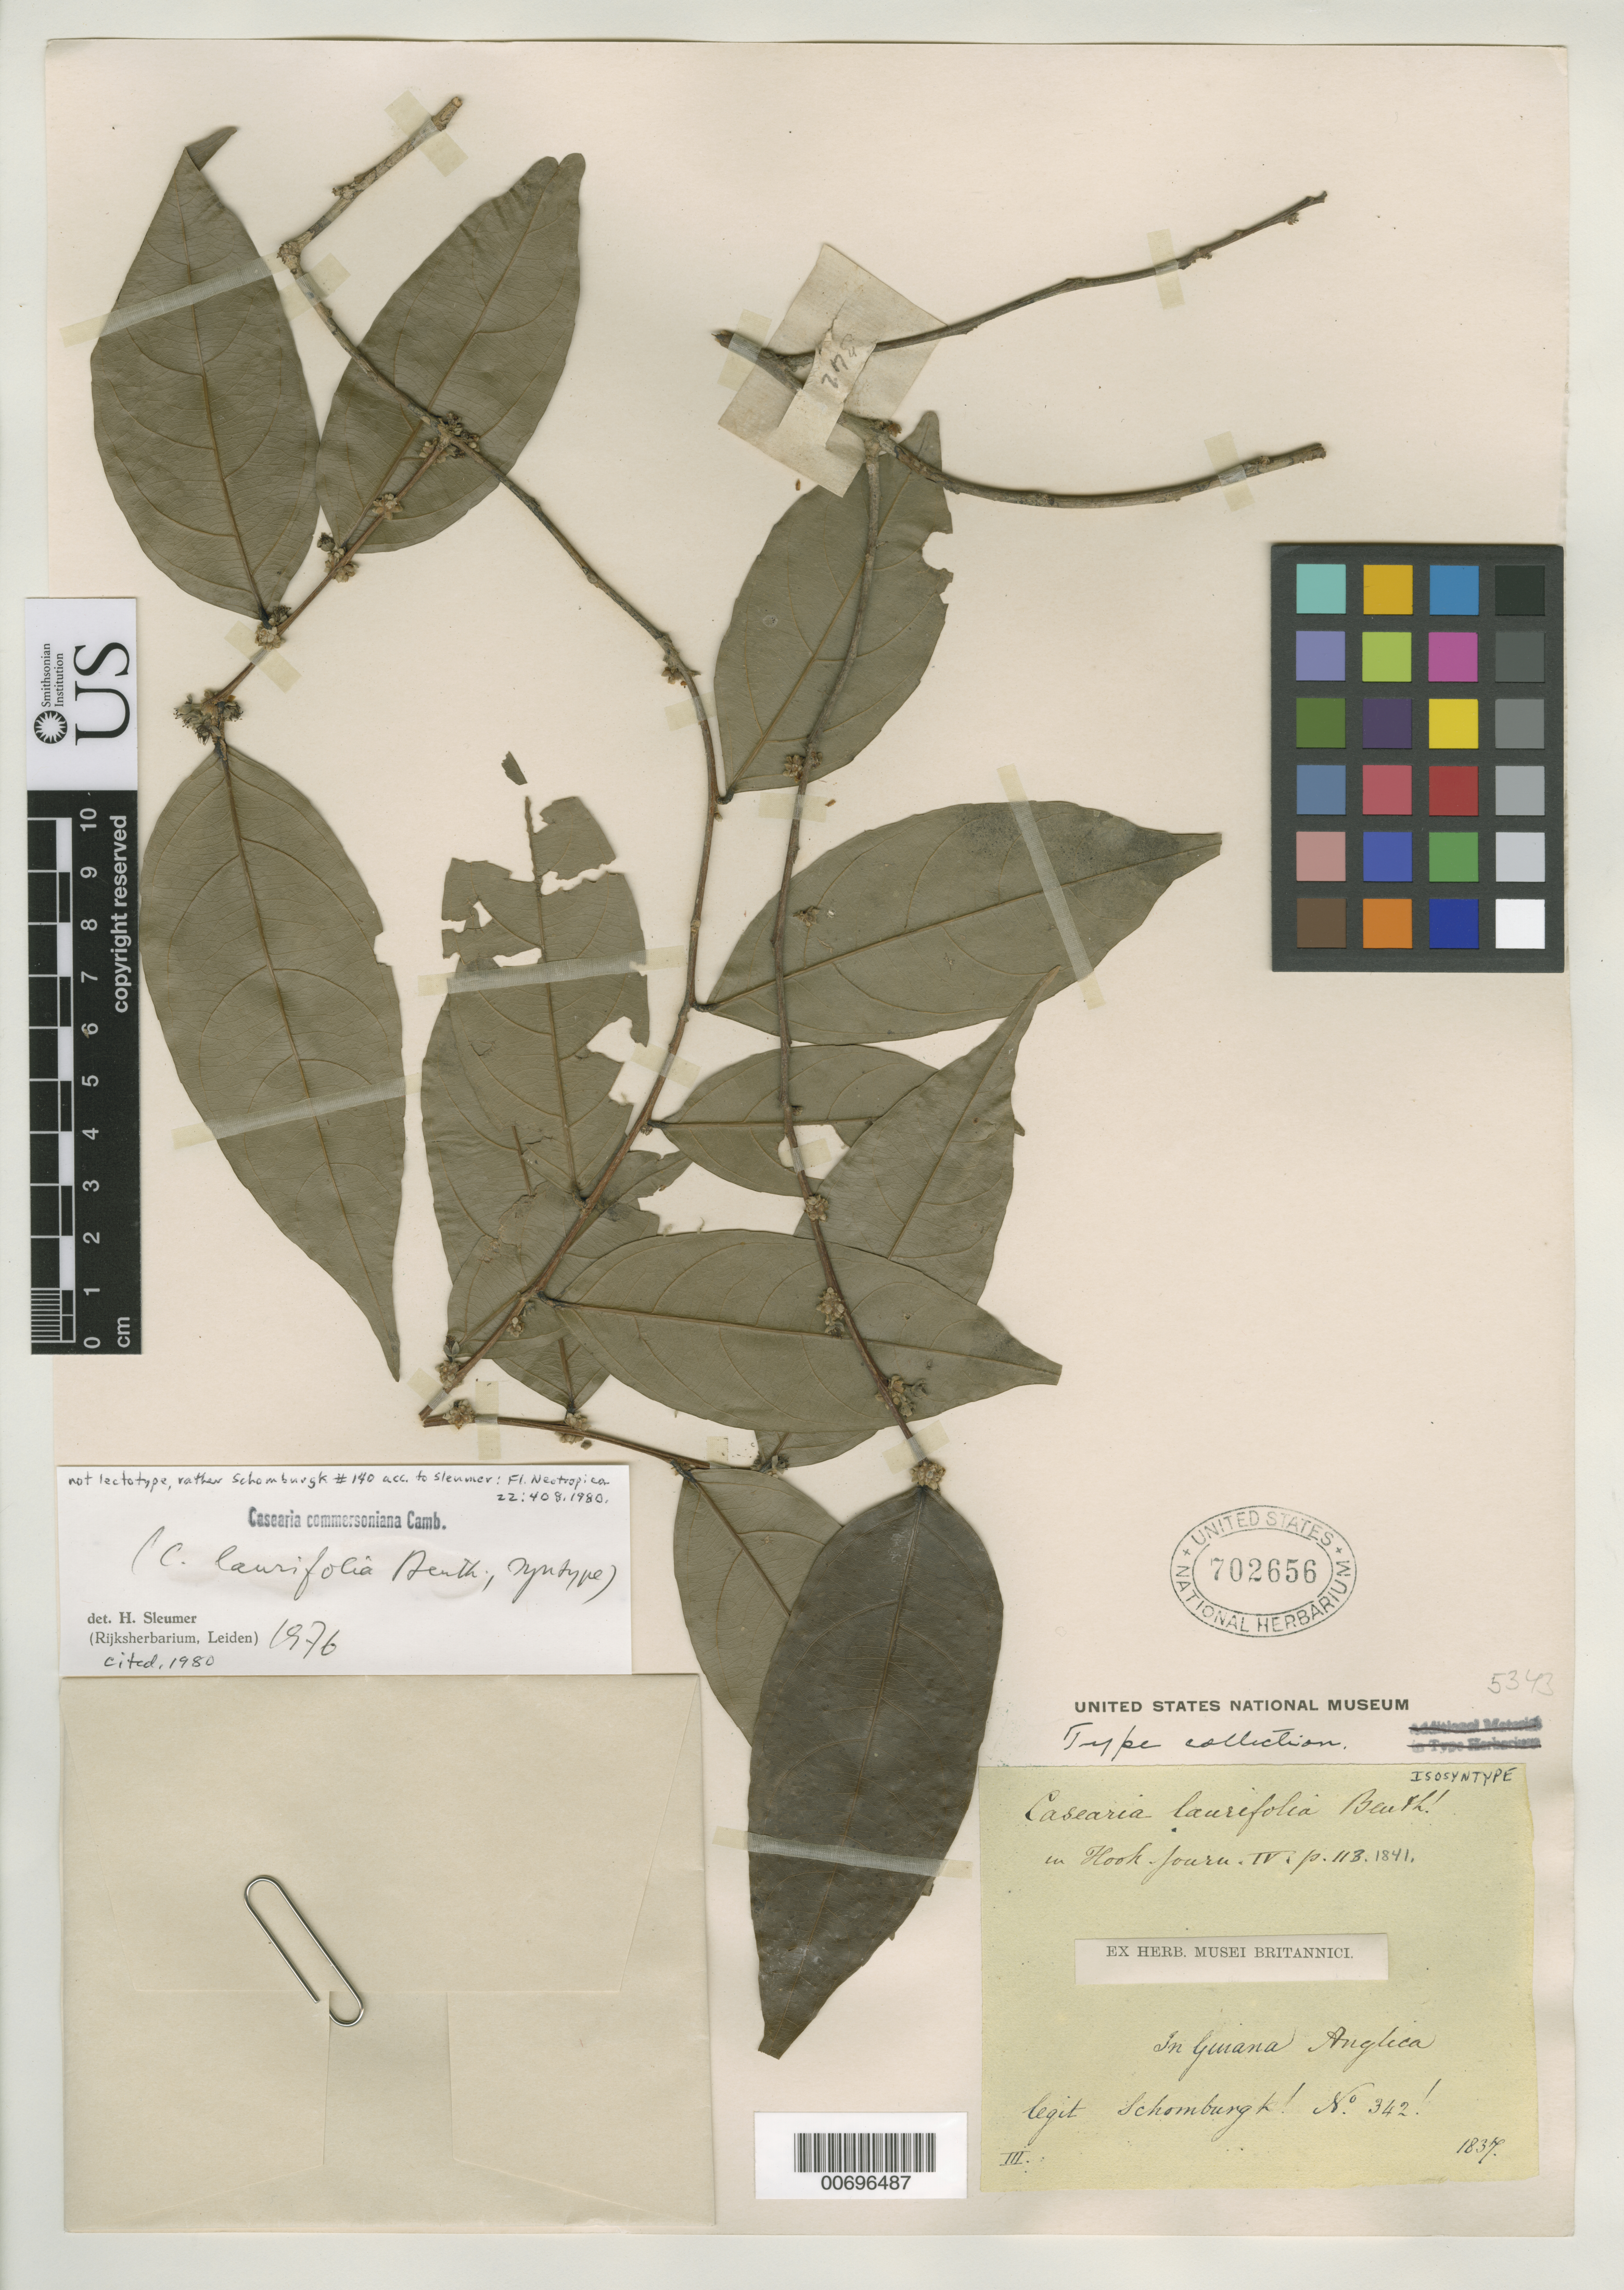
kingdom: Plantae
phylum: Tracheophyta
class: Magnoliopsida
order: Malpighiales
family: Salicaceae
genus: Casearia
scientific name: Casearia laurifolia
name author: Benth.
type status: Syntype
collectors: M. R. Schomburgk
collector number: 342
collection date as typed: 1837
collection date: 1837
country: Guyana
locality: In Guiana Anglica.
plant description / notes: Lectotype collection is Schomburgk 140 as designated by H. Sleumer, Fl. Neotrop. Monogr. 22: 408 (1980).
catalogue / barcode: US 702656